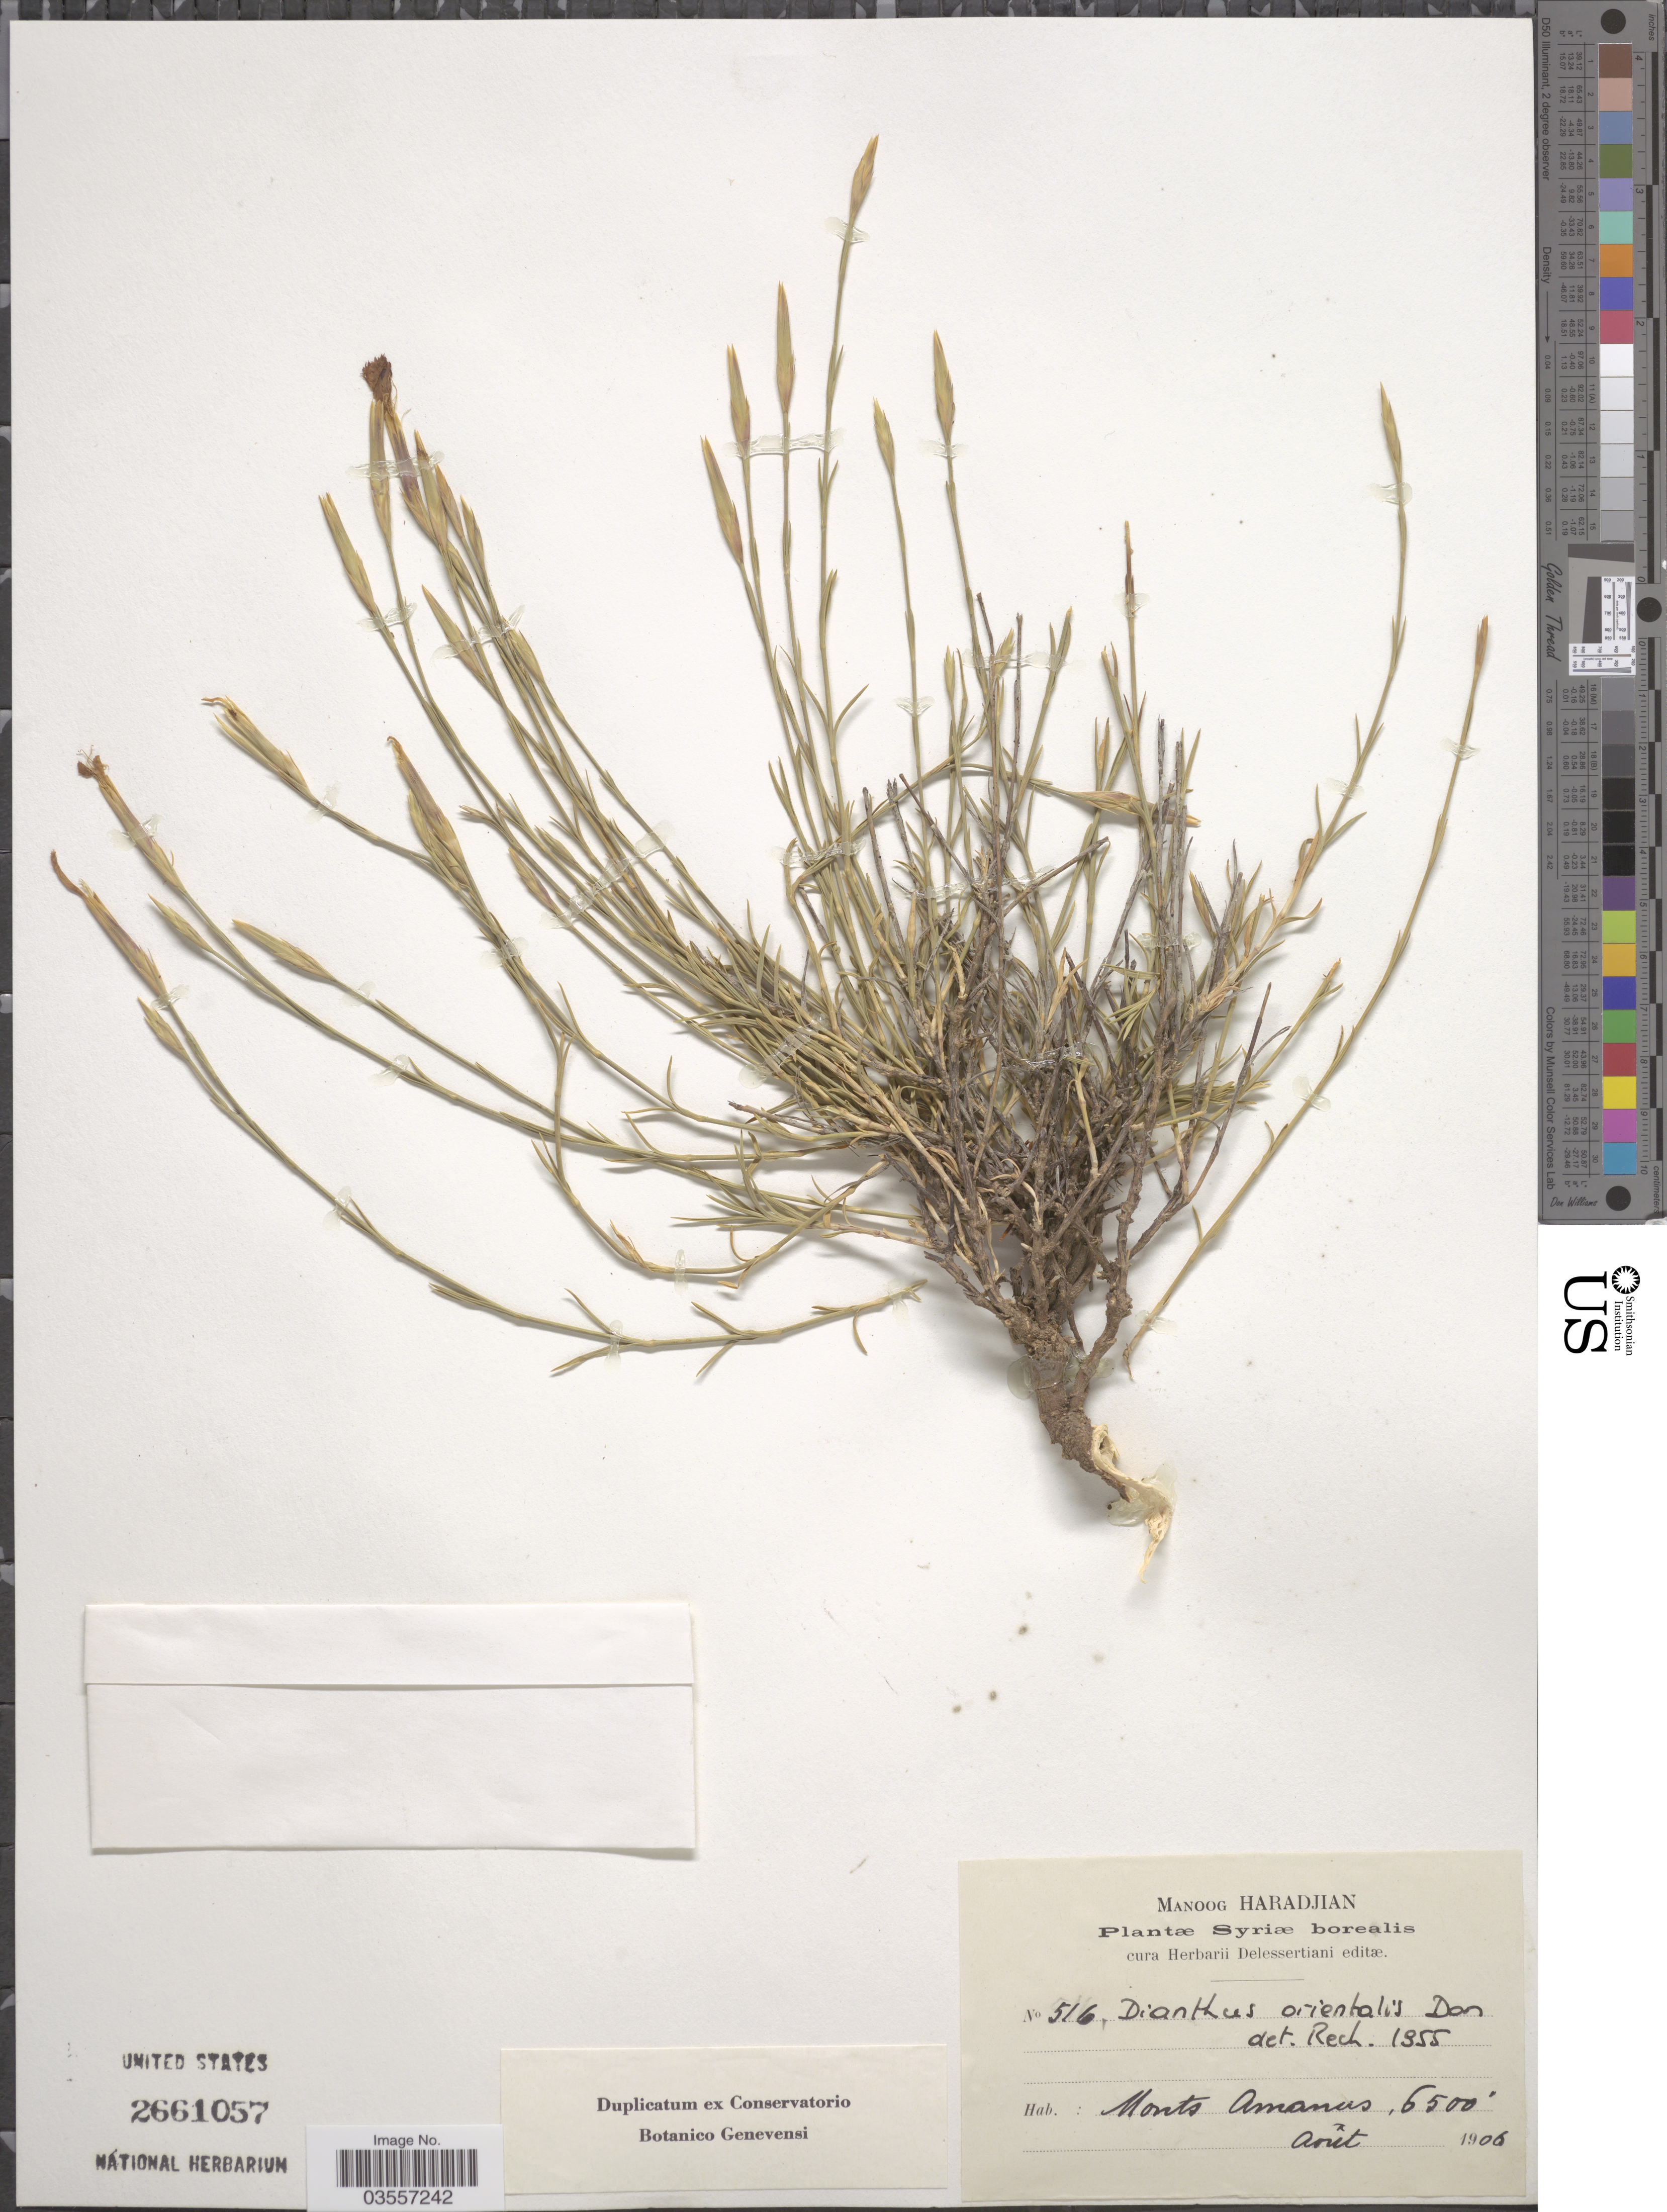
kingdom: Plantae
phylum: Tracheophyta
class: Magnoliopsida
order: Caryophyllales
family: Caryophyllaceae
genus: Dianthus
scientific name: Dianthus orientalis subsp. orientalis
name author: Adams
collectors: M. Haradjian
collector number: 516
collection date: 1906-08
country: Turkey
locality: Syriæ borealis. Monts Amanus.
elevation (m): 1981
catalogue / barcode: US 2661057